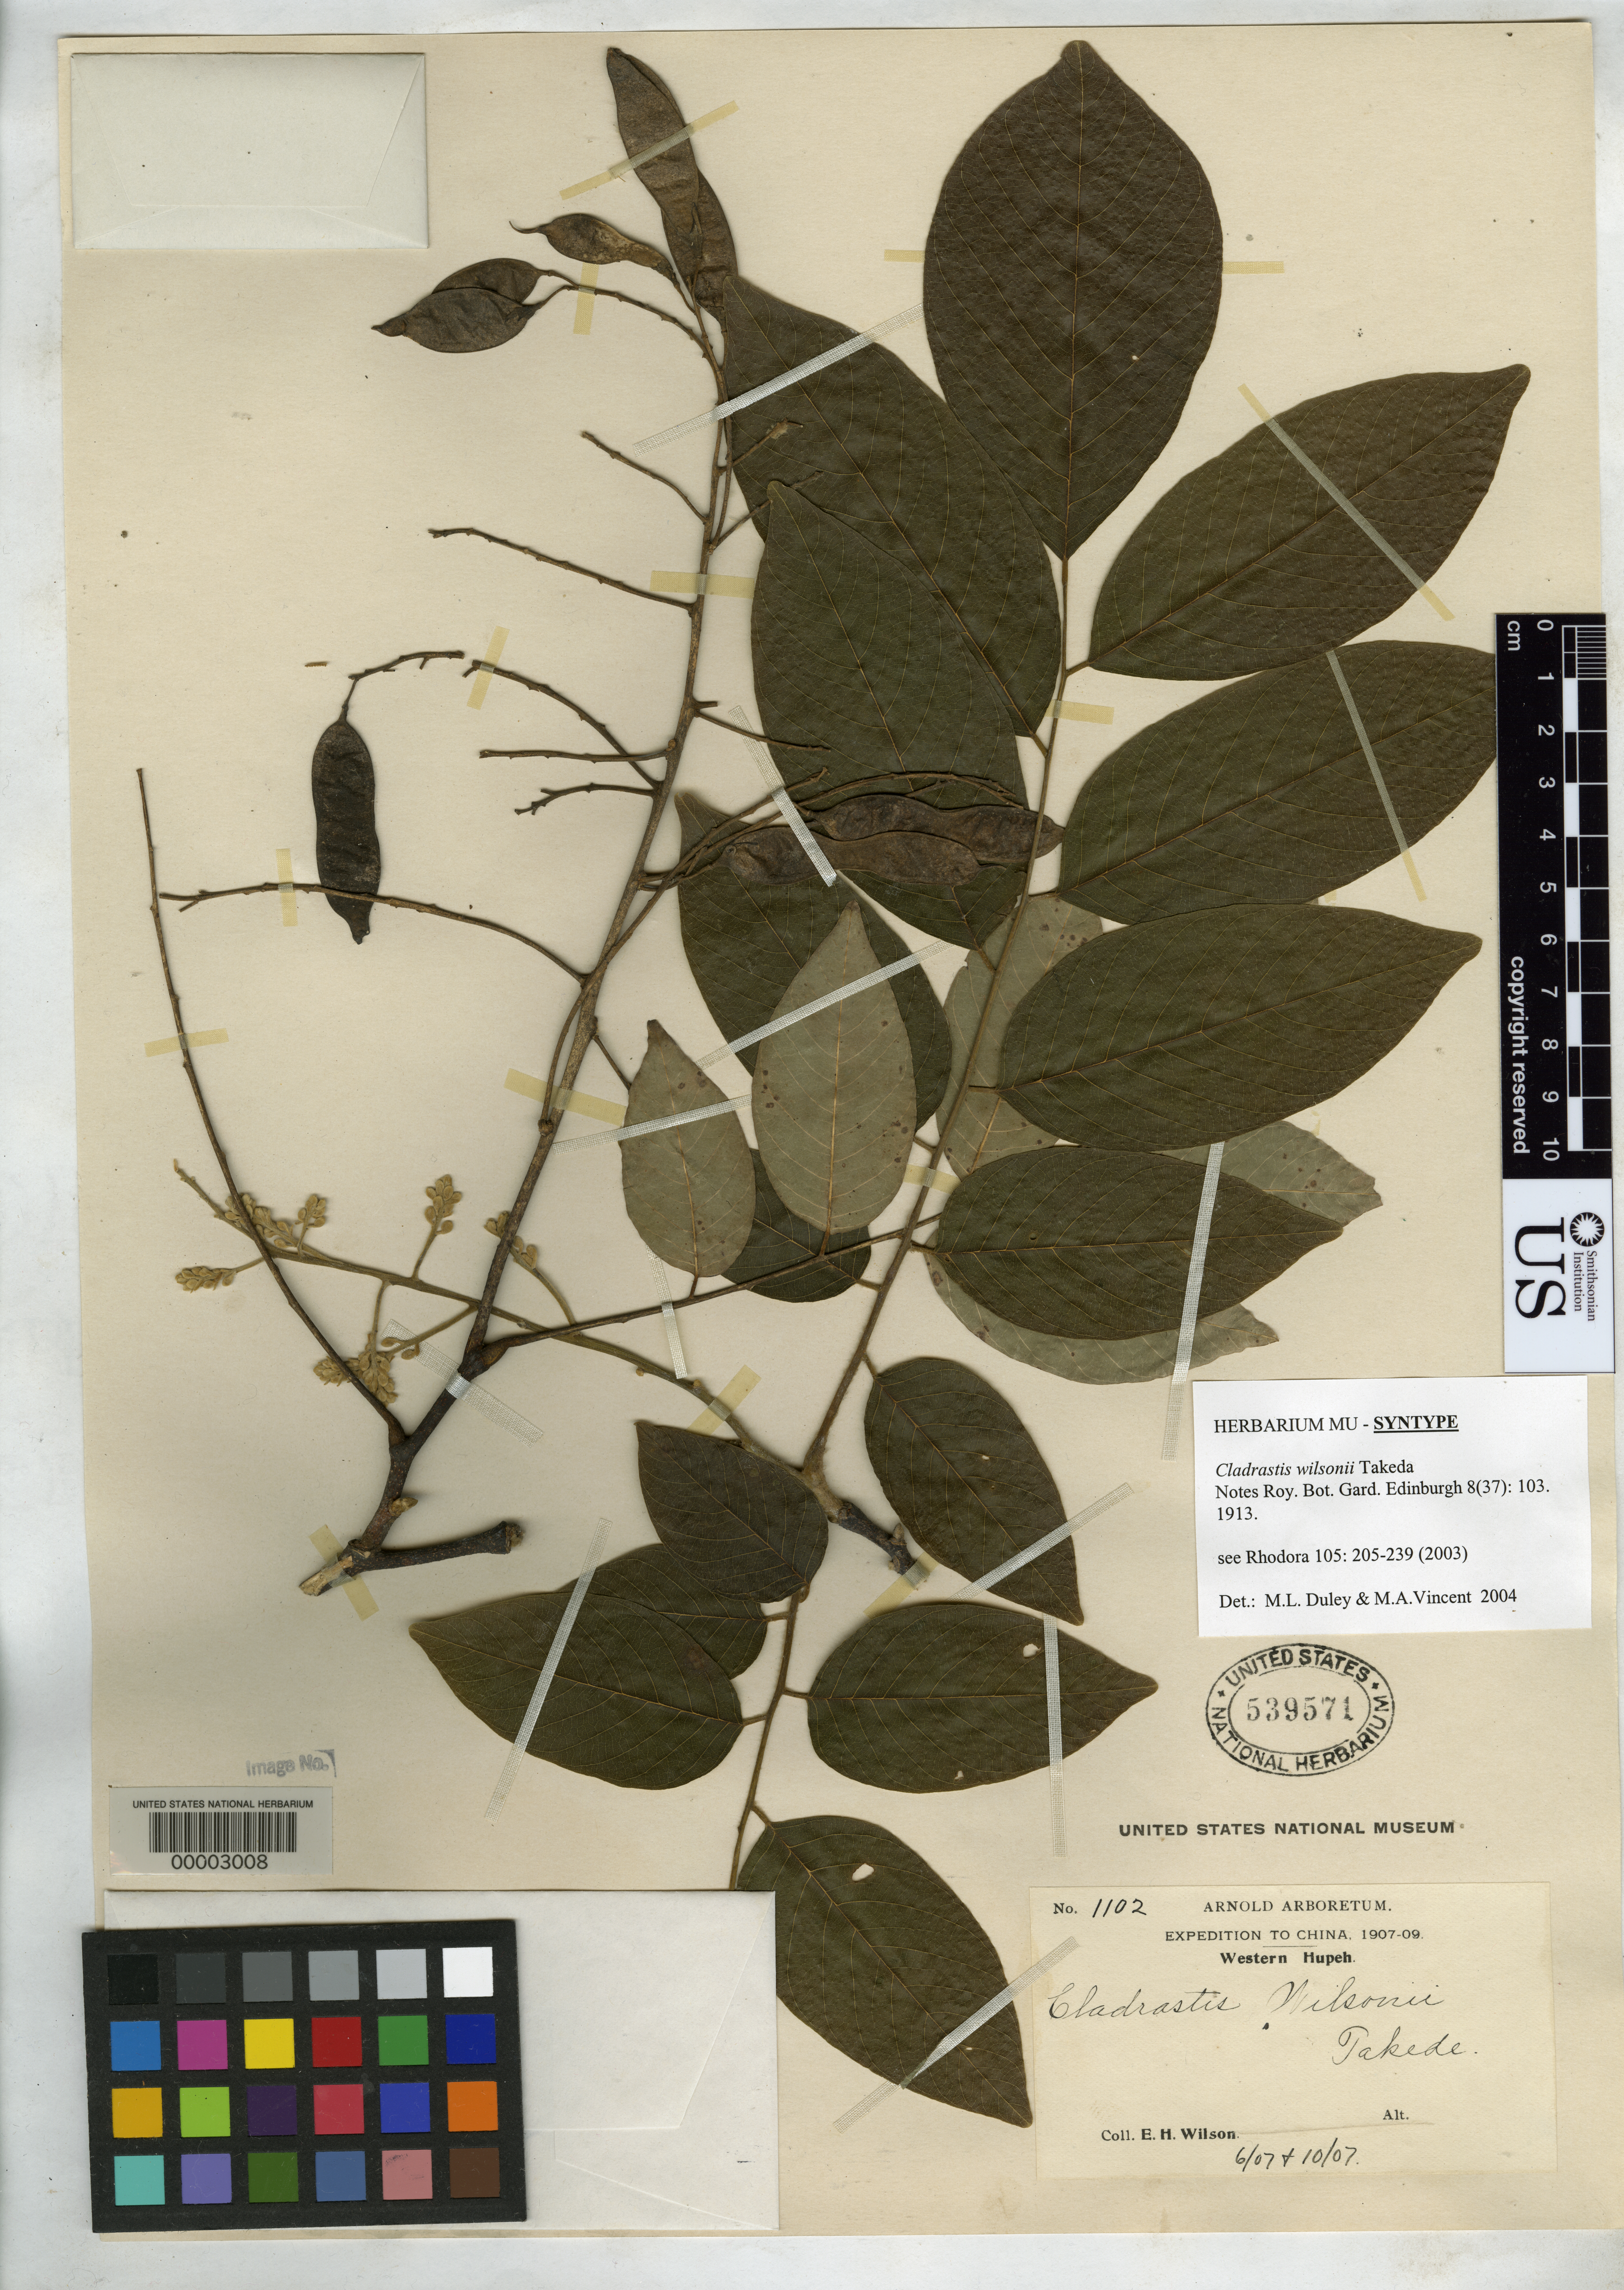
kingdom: Plantae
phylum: Tracheophyta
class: Magnoliopsida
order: Fabales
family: Fabaceae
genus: Cladrastis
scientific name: Cladrastis wilsonii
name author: Takeda in Sarg.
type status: Isosyntype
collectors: E. H. Wilson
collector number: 1102 p.p.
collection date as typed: Jun 1907 and -- Oct 1907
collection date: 1907-06,1907-10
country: China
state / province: Hubei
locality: Western Hupeh.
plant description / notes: Sheet apparently mounted with two collections (syntypes) made on separate dates (June/fl & Oct/fr).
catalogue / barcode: US 539571